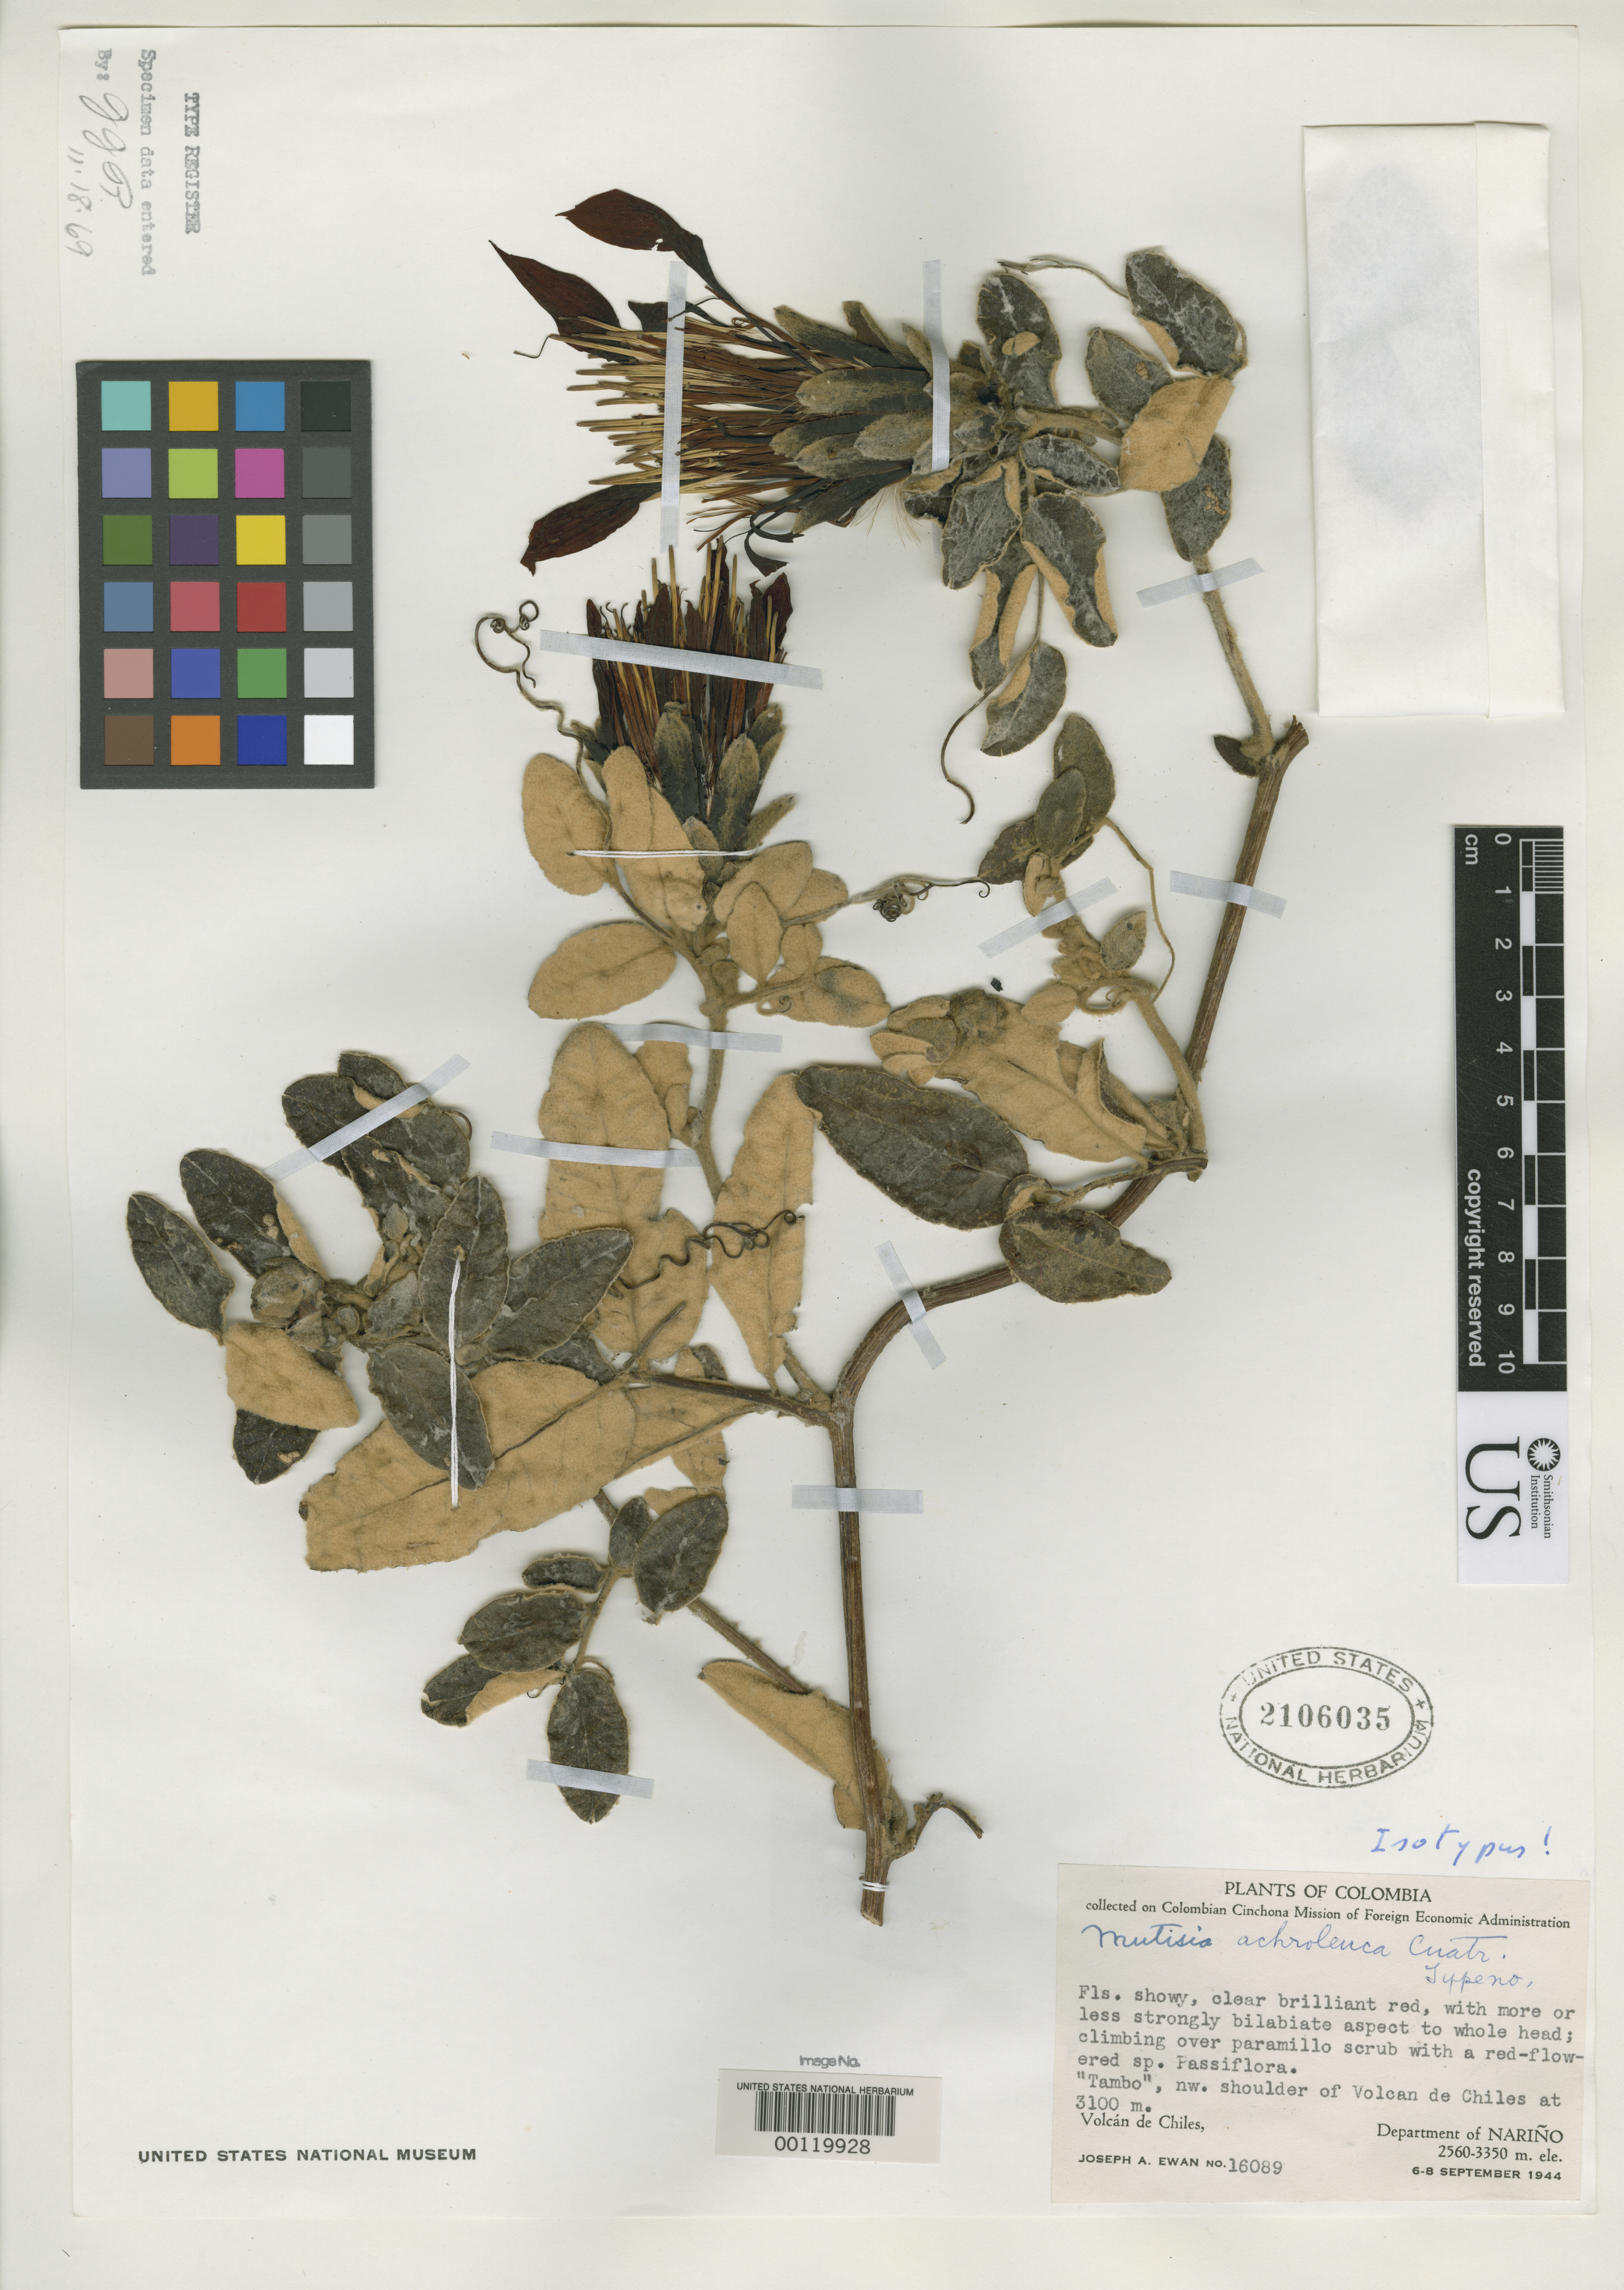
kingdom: Plantae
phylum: Tracheophyta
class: Magnoliopsida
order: Asterales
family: Asteraceae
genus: Mutisia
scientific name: Mutisia ochroleuca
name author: Cuatrec.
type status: Isotype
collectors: J. A. Ewan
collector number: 16089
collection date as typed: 06 Sep 1944 to 08 Sep 1944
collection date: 1944-09-06/1944-09-08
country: Colombia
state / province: Nariño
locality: Volcan de Chiles.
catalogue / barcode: US 2106035